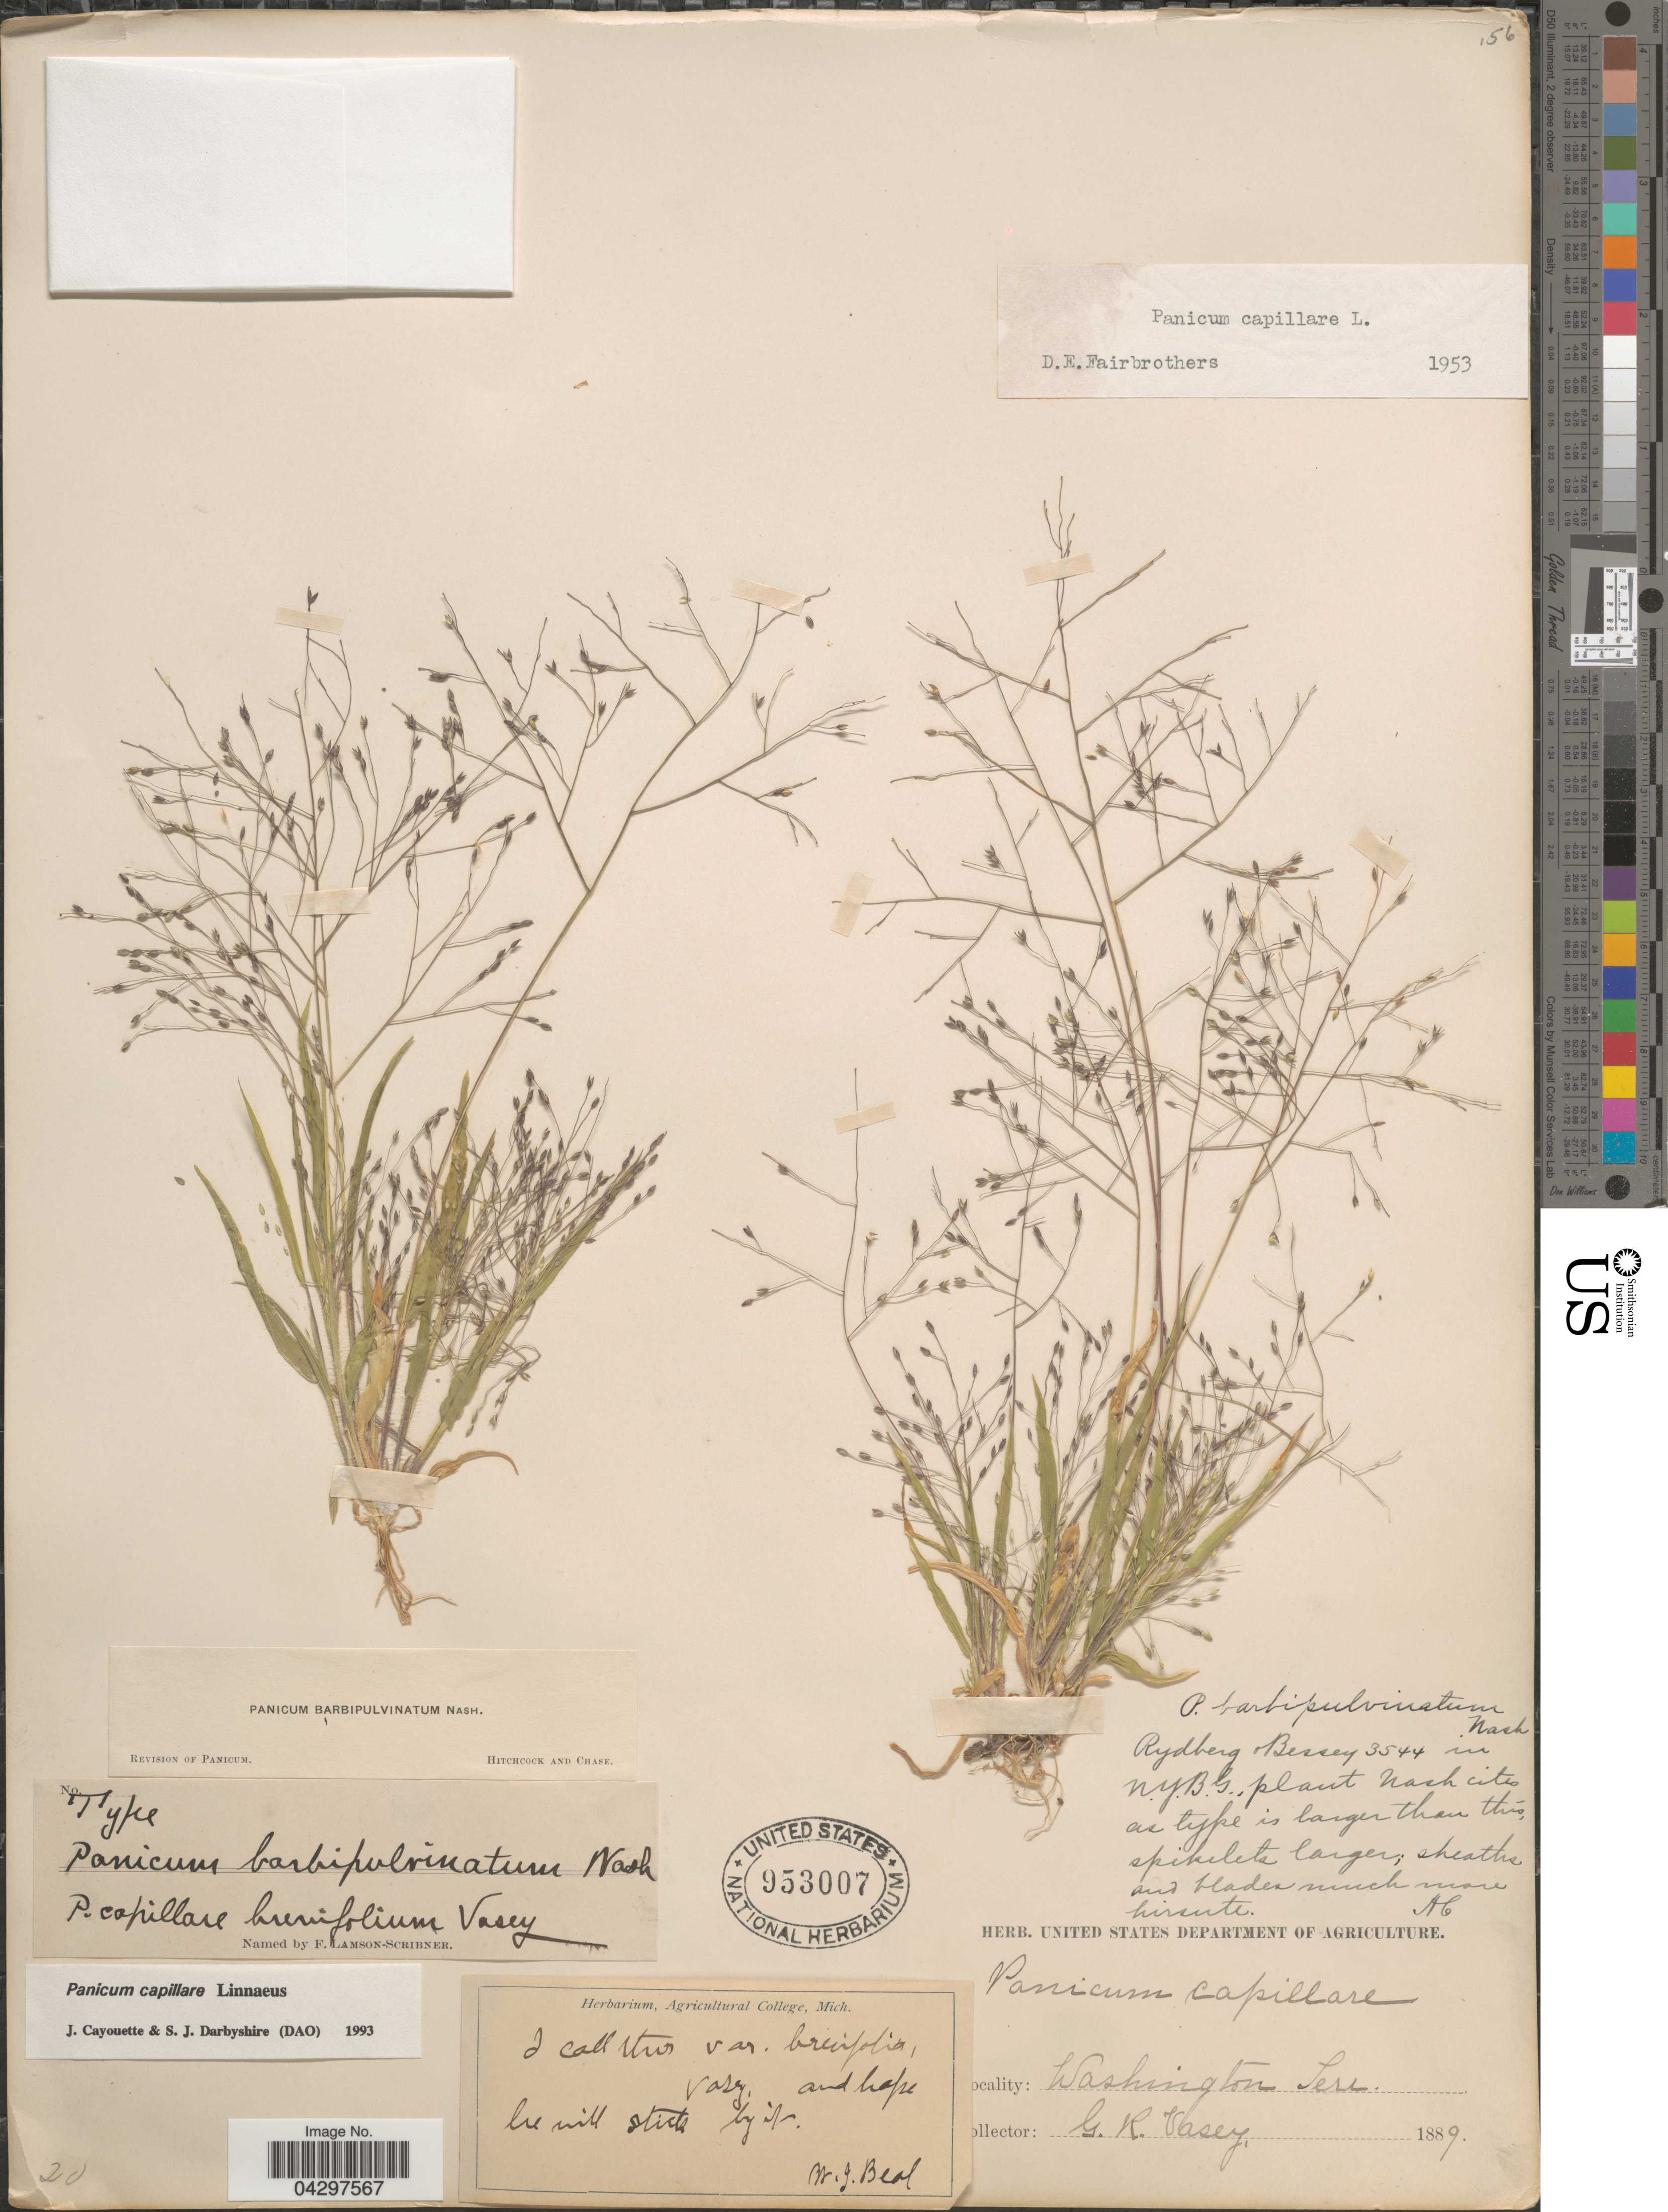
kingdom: Plantae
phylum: Tracheophyta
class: Liliopsida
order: Poales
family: Poaceae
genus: Panicum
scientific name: Panicum capillare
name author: L.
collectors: G. R. Vasey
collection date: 1889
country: United States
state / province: Washington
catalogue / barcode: US 953007